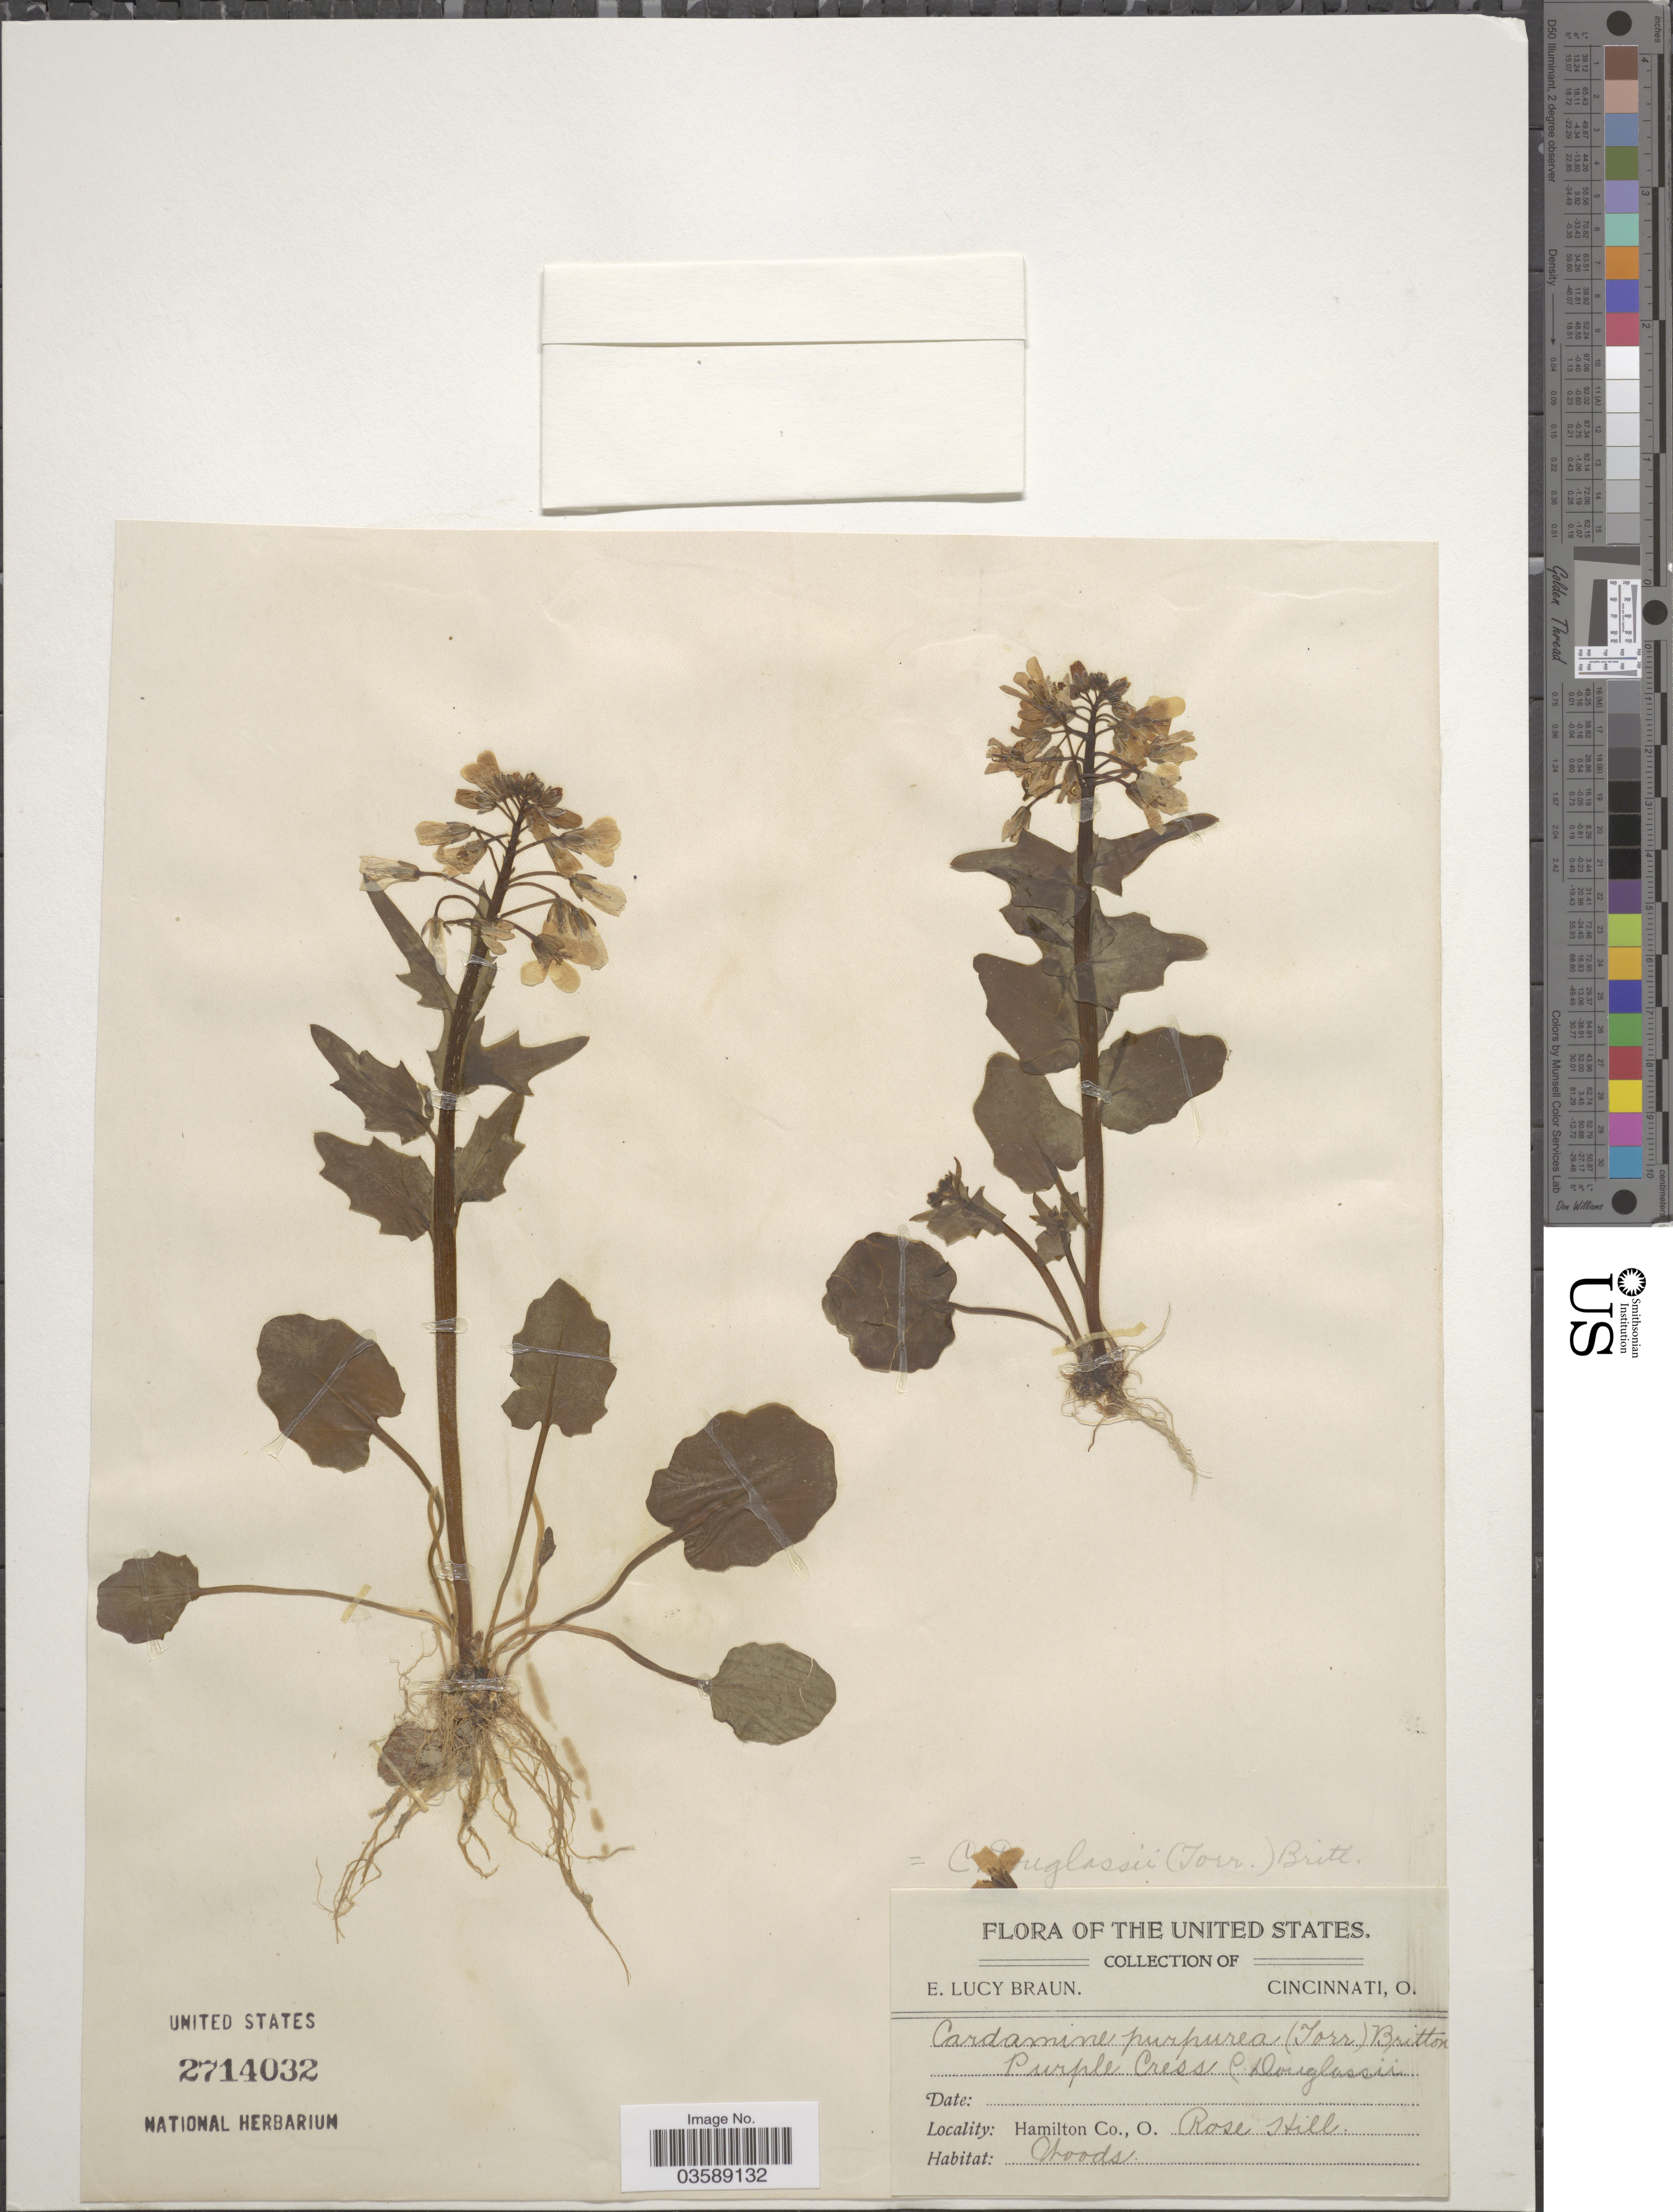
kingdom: Plantae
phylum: Tracheophyta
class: Magnoliopsida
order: Brassicales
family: Brassicaceae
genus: Cardamine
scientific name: Cardamine douglassii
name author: Britton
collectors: E. L. Braun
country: United States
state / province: Ohio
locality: Hamilton Co. Rose Hill.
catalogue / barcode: US 2714032